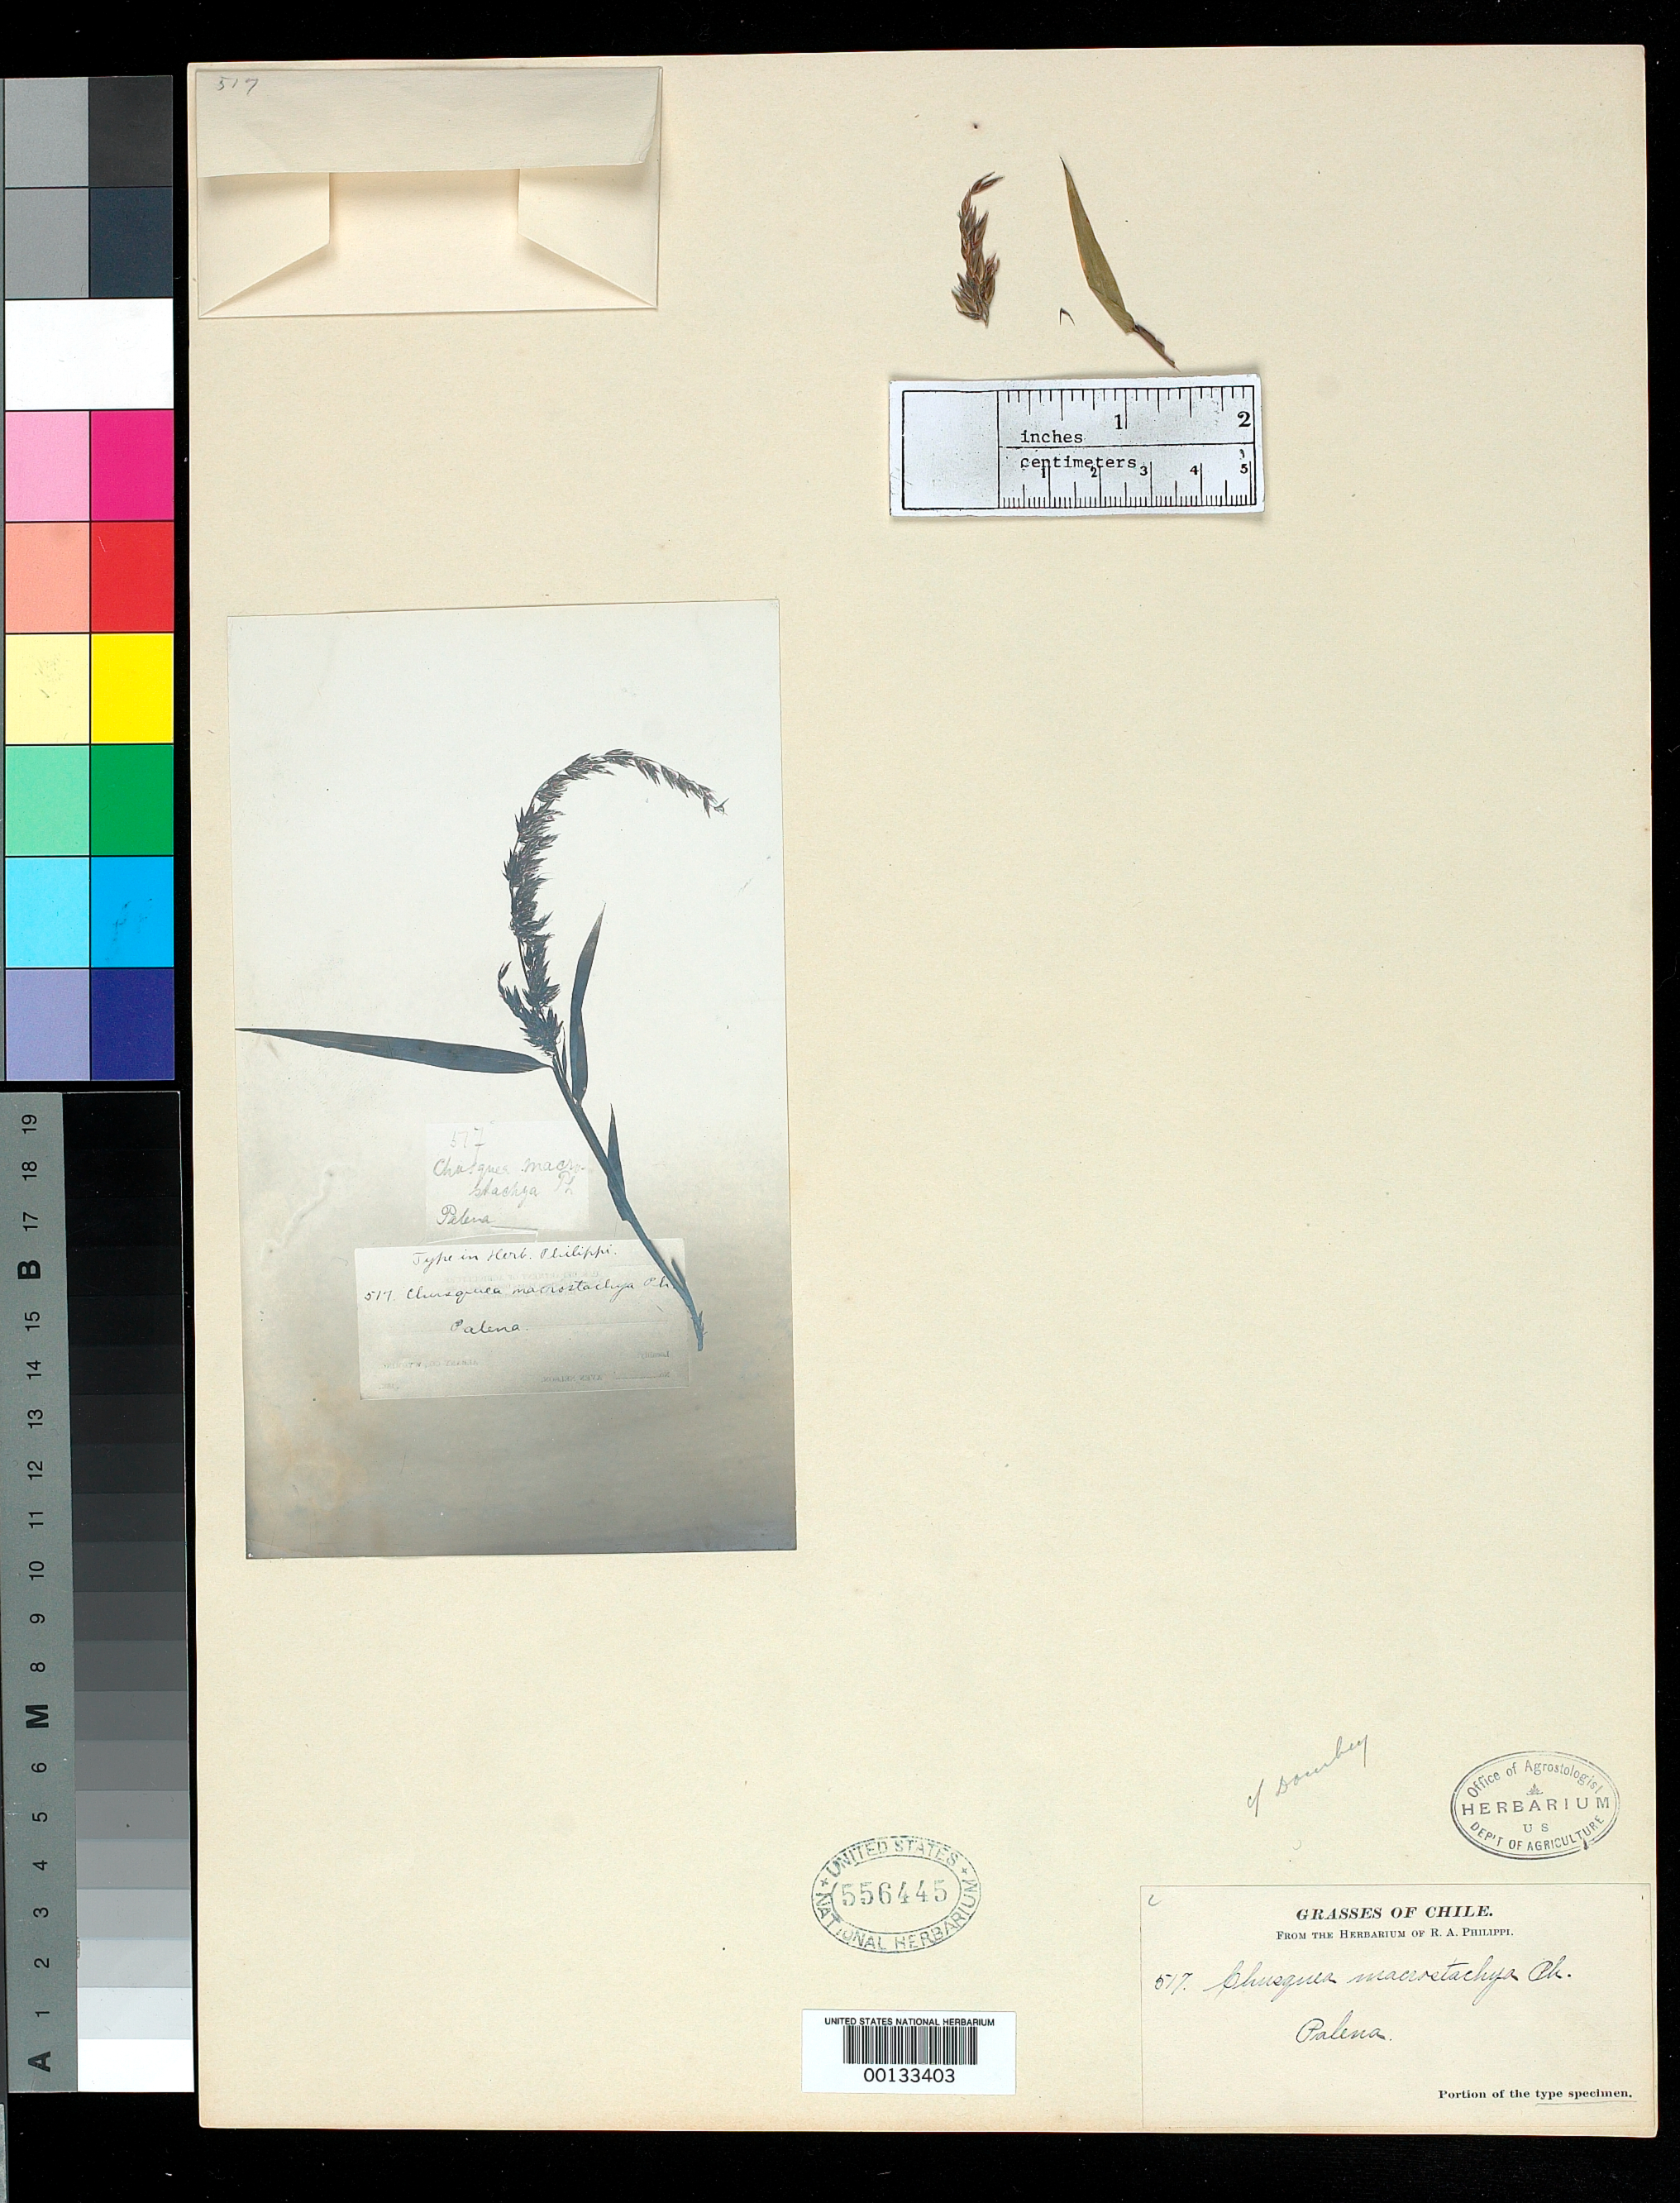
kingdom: Plantae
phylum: Tracheophyta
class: Liliopsida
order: Poales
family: Poaceae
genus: Chusquea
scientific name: Chusquea macrostachya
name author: Phil.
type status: Type Material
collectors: R. A. Philippi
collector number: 517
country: Chile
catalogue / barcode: US 556445